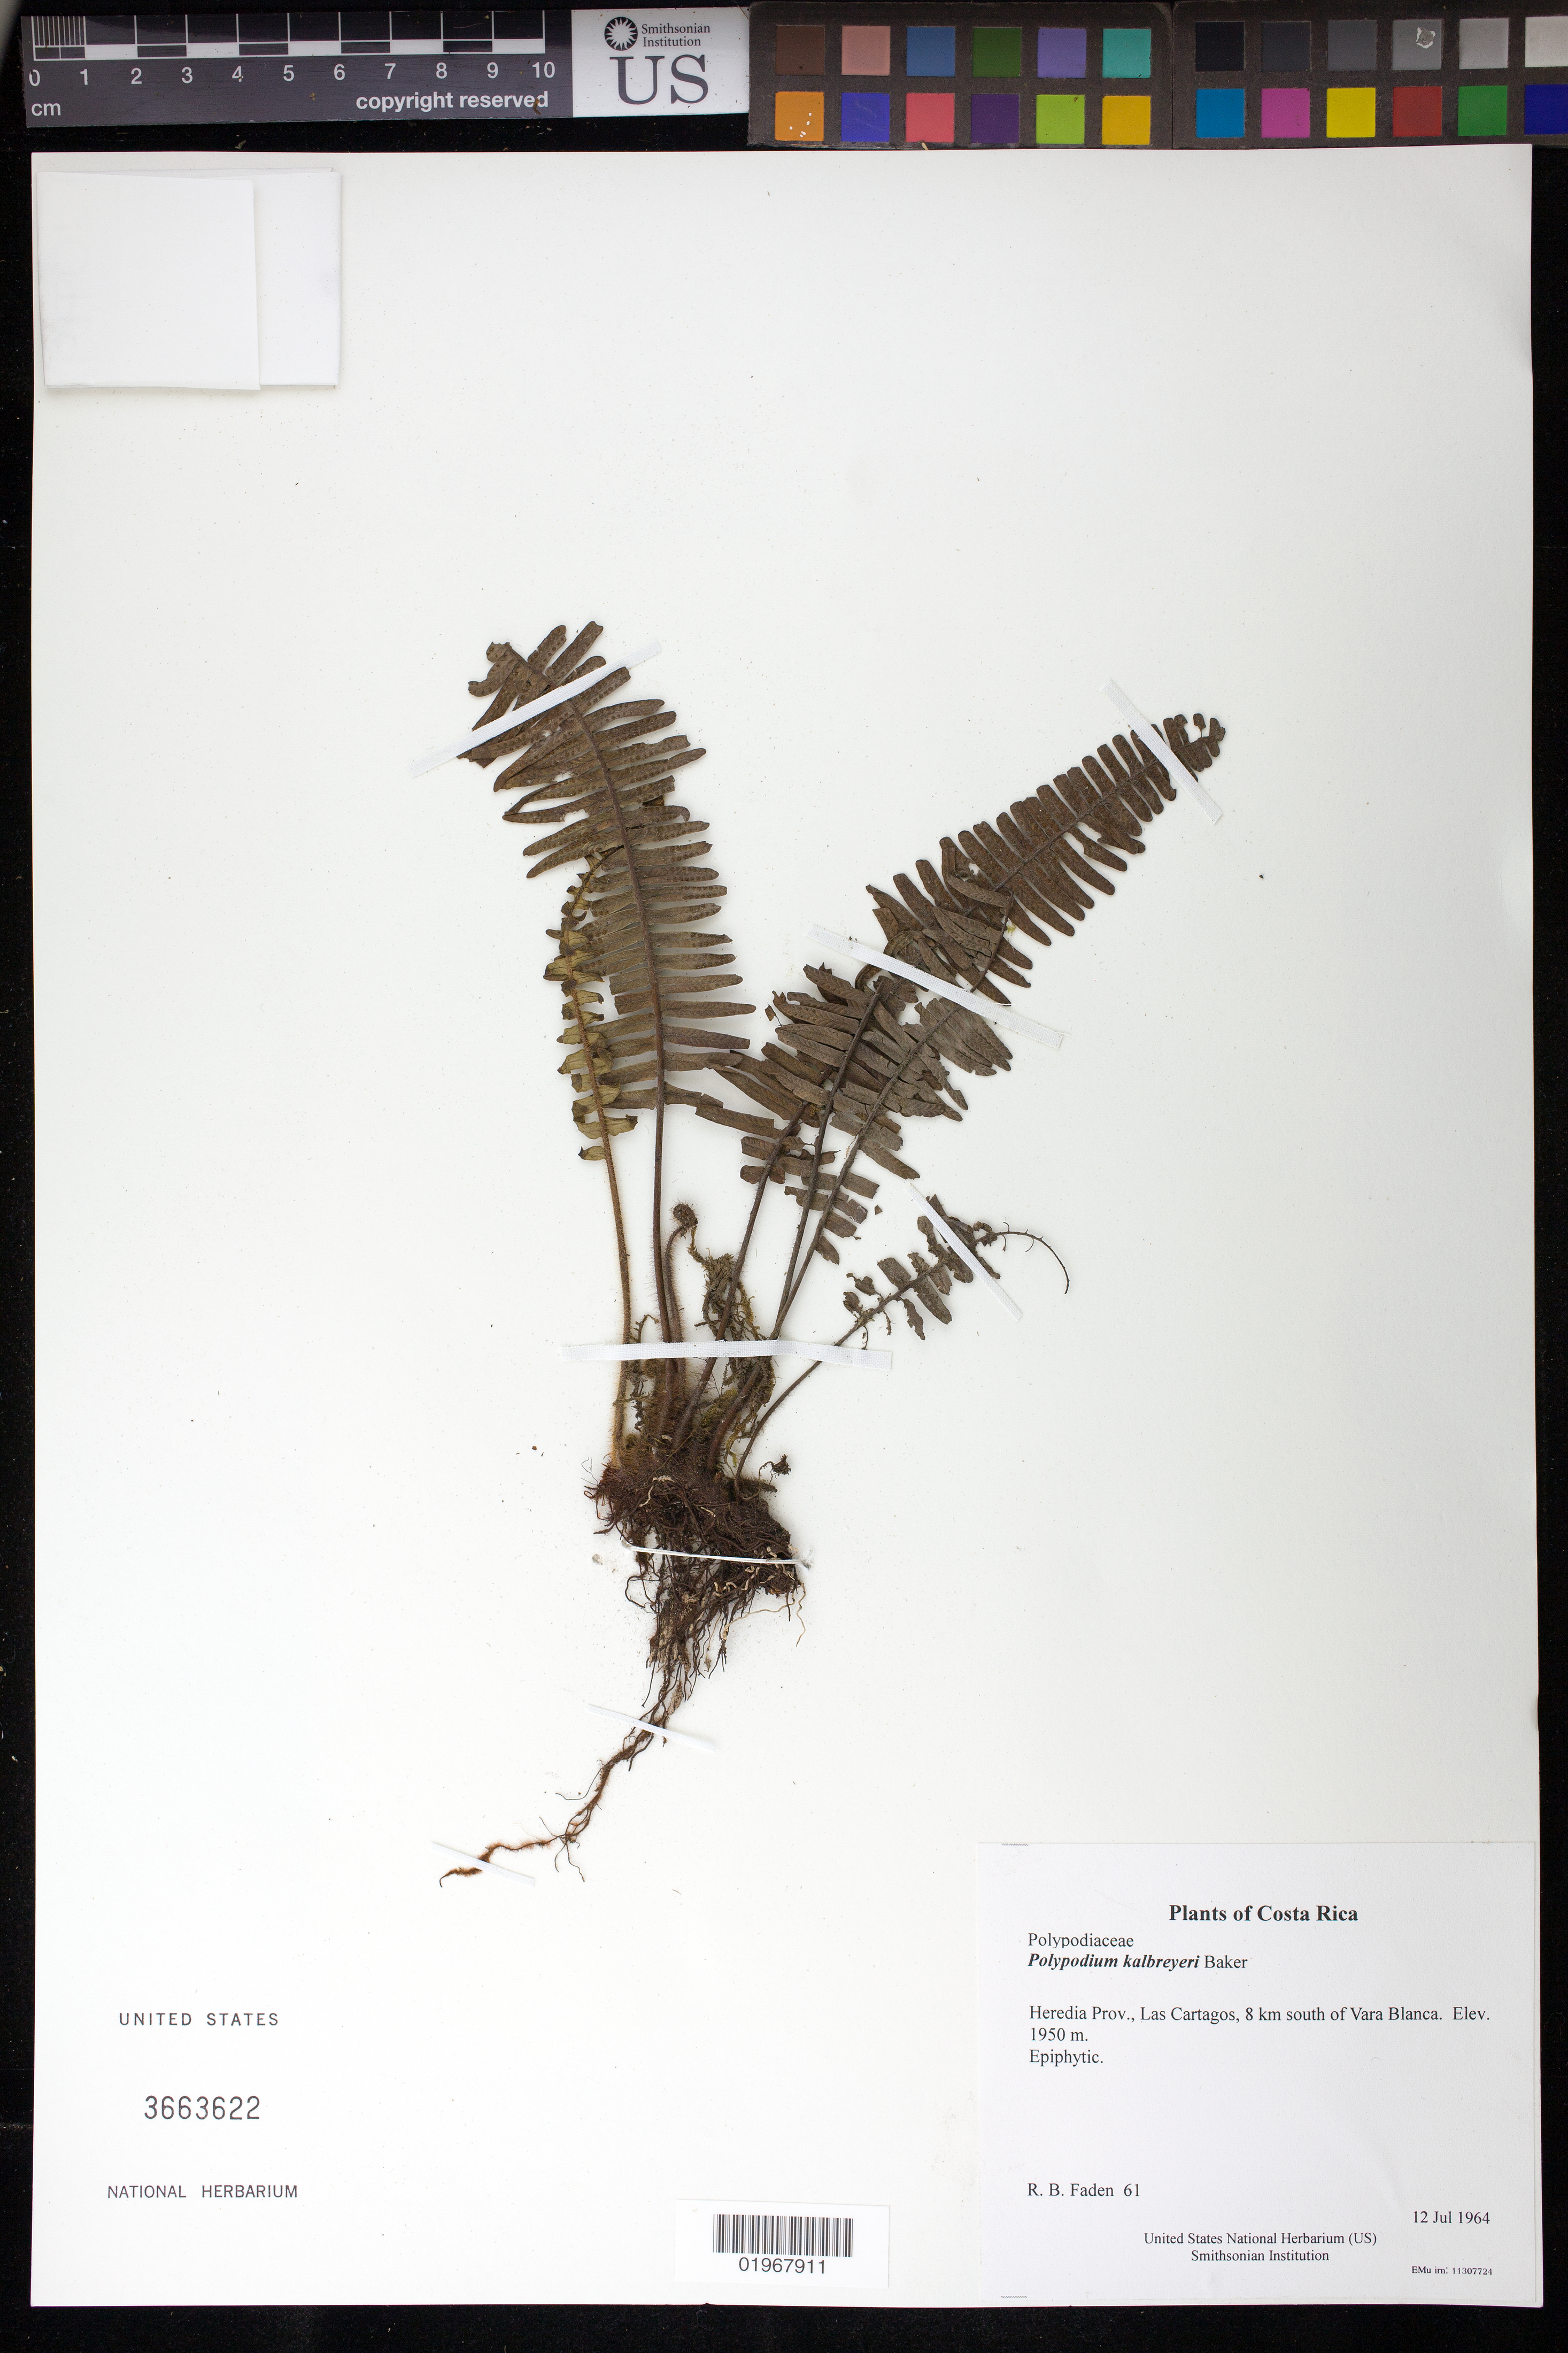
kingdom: Plantae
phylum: Tracheophyta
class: Polypodiopsida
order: Polypodiales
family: Polypodiaceae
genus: Ceradenia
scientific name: Ceradenia kalbreyeri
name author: (Baker) L.E. Bishop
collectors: R. B. Faden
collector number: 61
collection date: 1964-07-12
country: Costa Rica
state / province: Heredia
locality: Las Cartagos, 8 km south of Vara Blanca.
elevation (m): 1950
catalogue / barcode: US 3663622